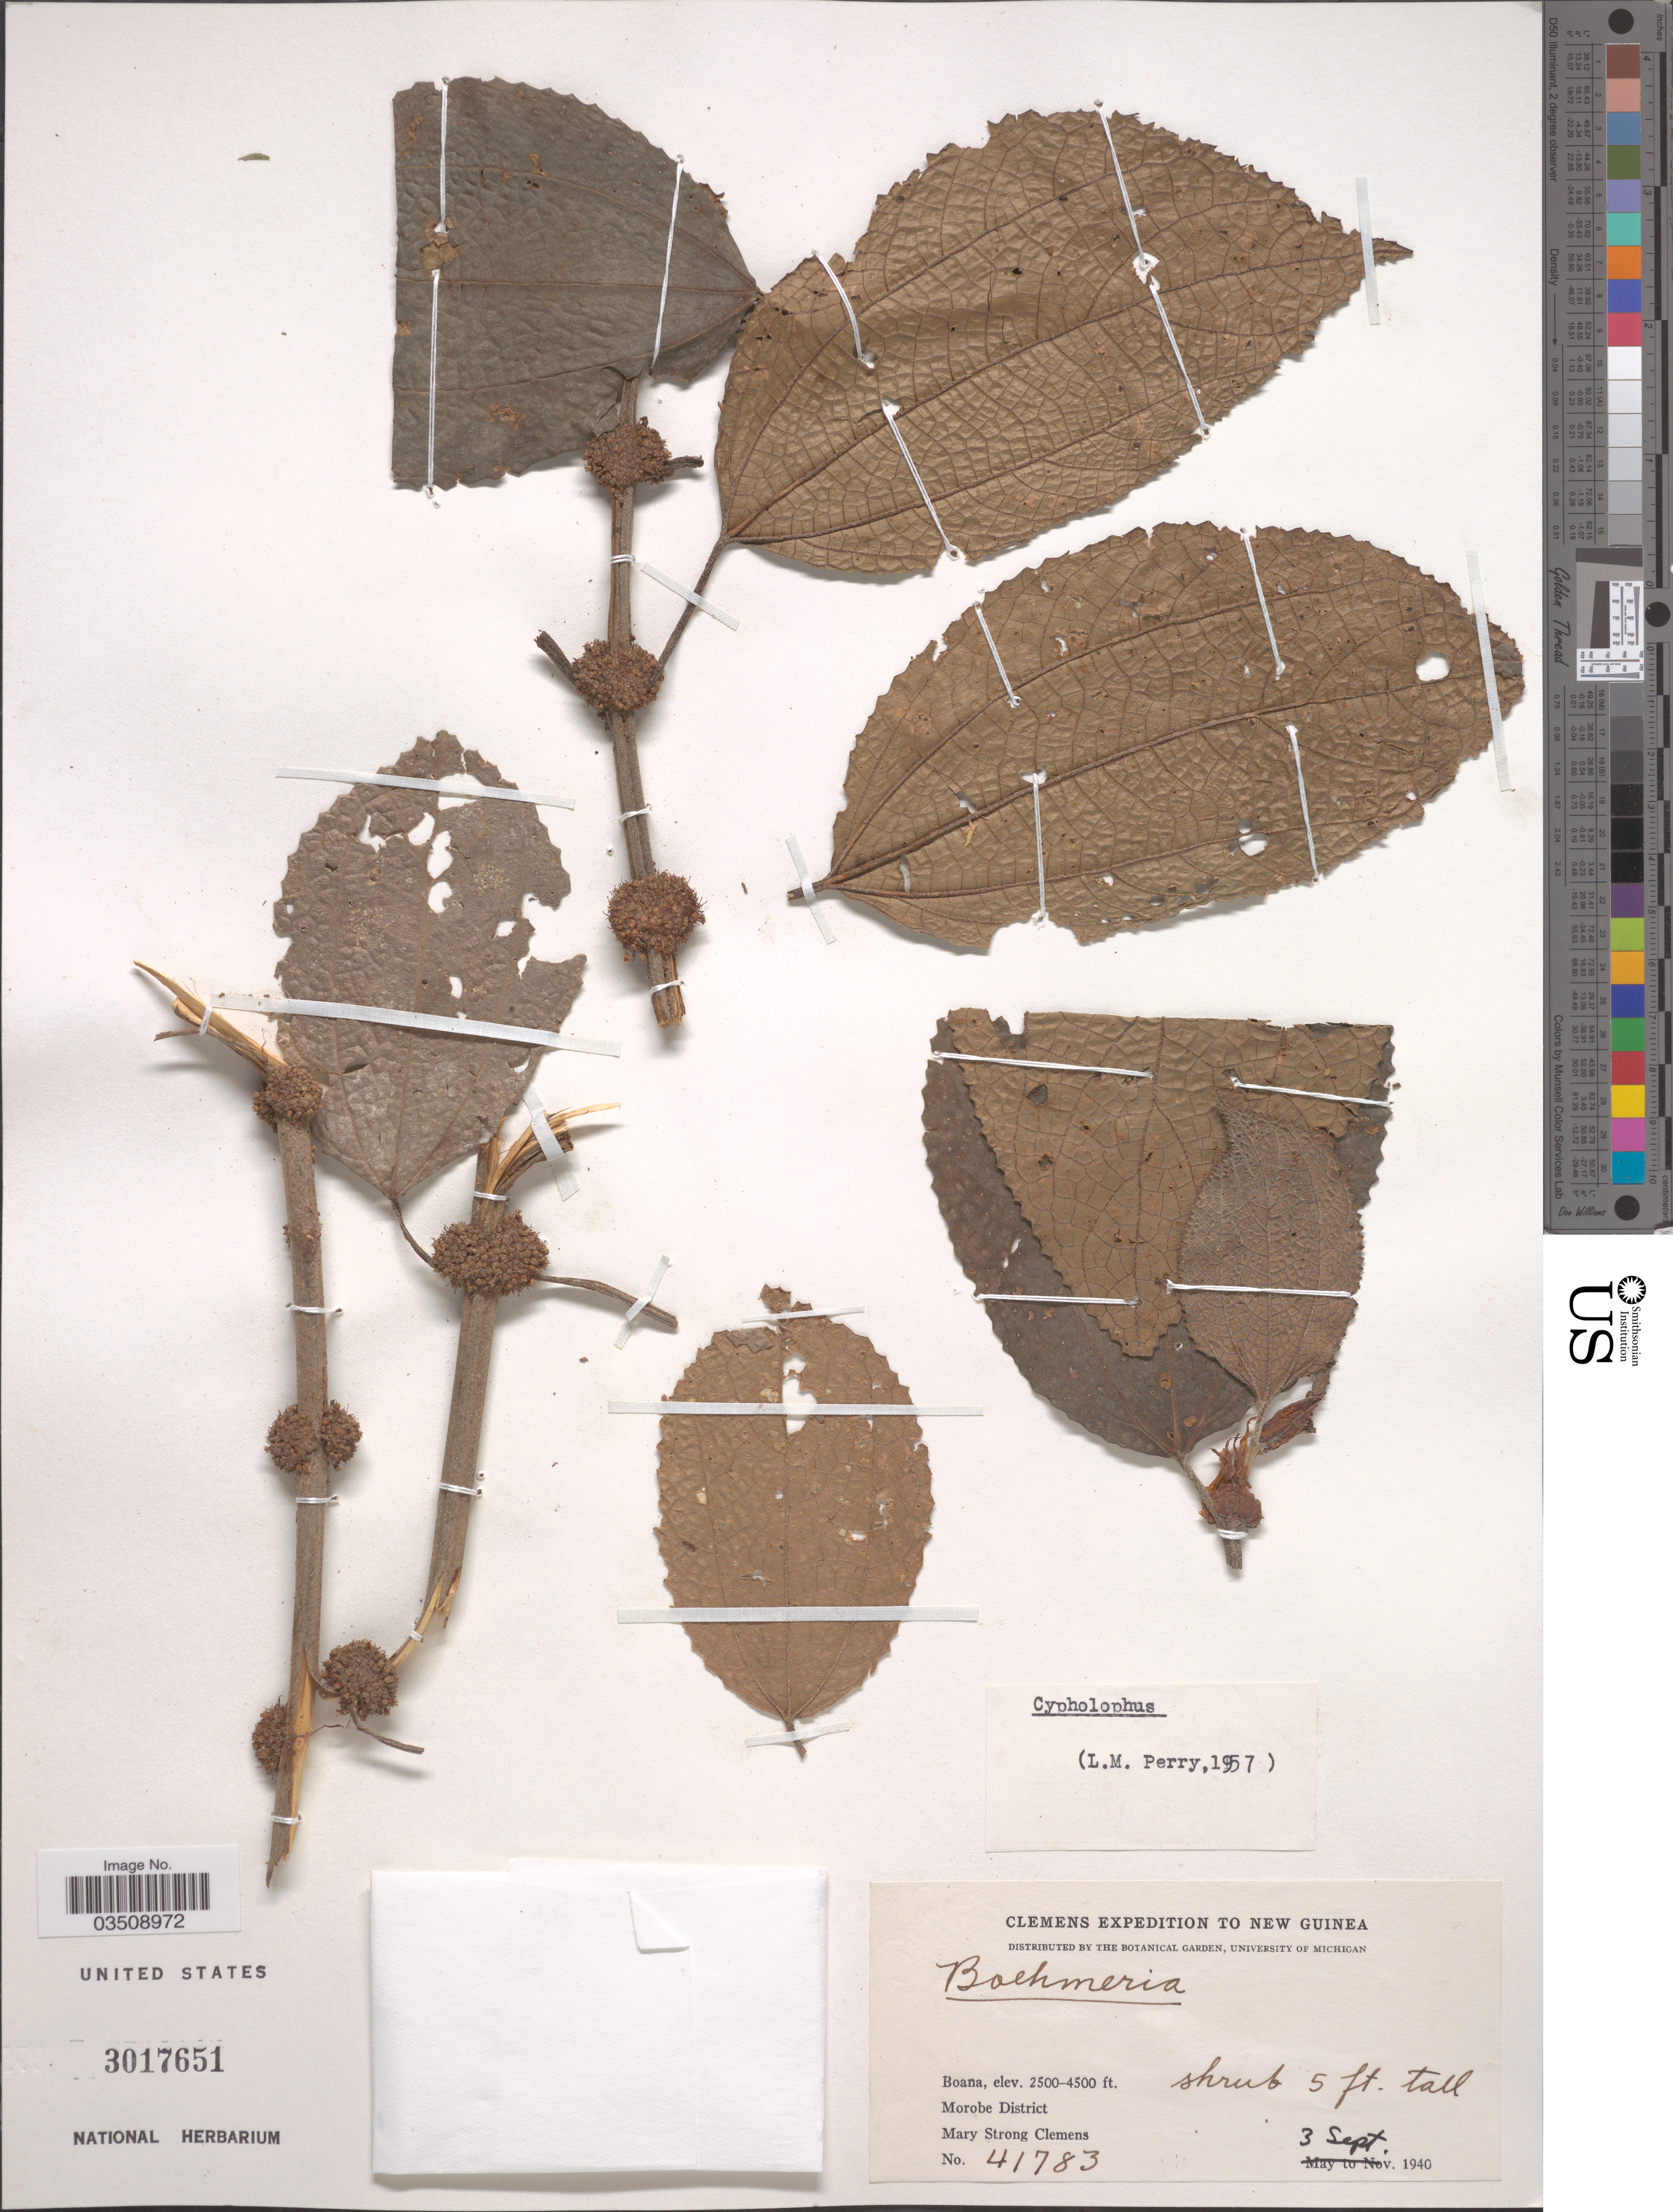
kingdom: Plantae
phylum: Tracheophyta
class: Magnoliopsida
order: Rosales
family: Urticaceae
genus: Cypholophus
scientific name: Cypholophus sp.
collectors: M. S. Clemens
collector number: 41783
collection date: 1940-09-03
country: Papua New Guinea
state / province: Morobe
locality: New Guinea. Boana. Morobe District.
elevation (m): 762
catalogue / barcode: US 3017651